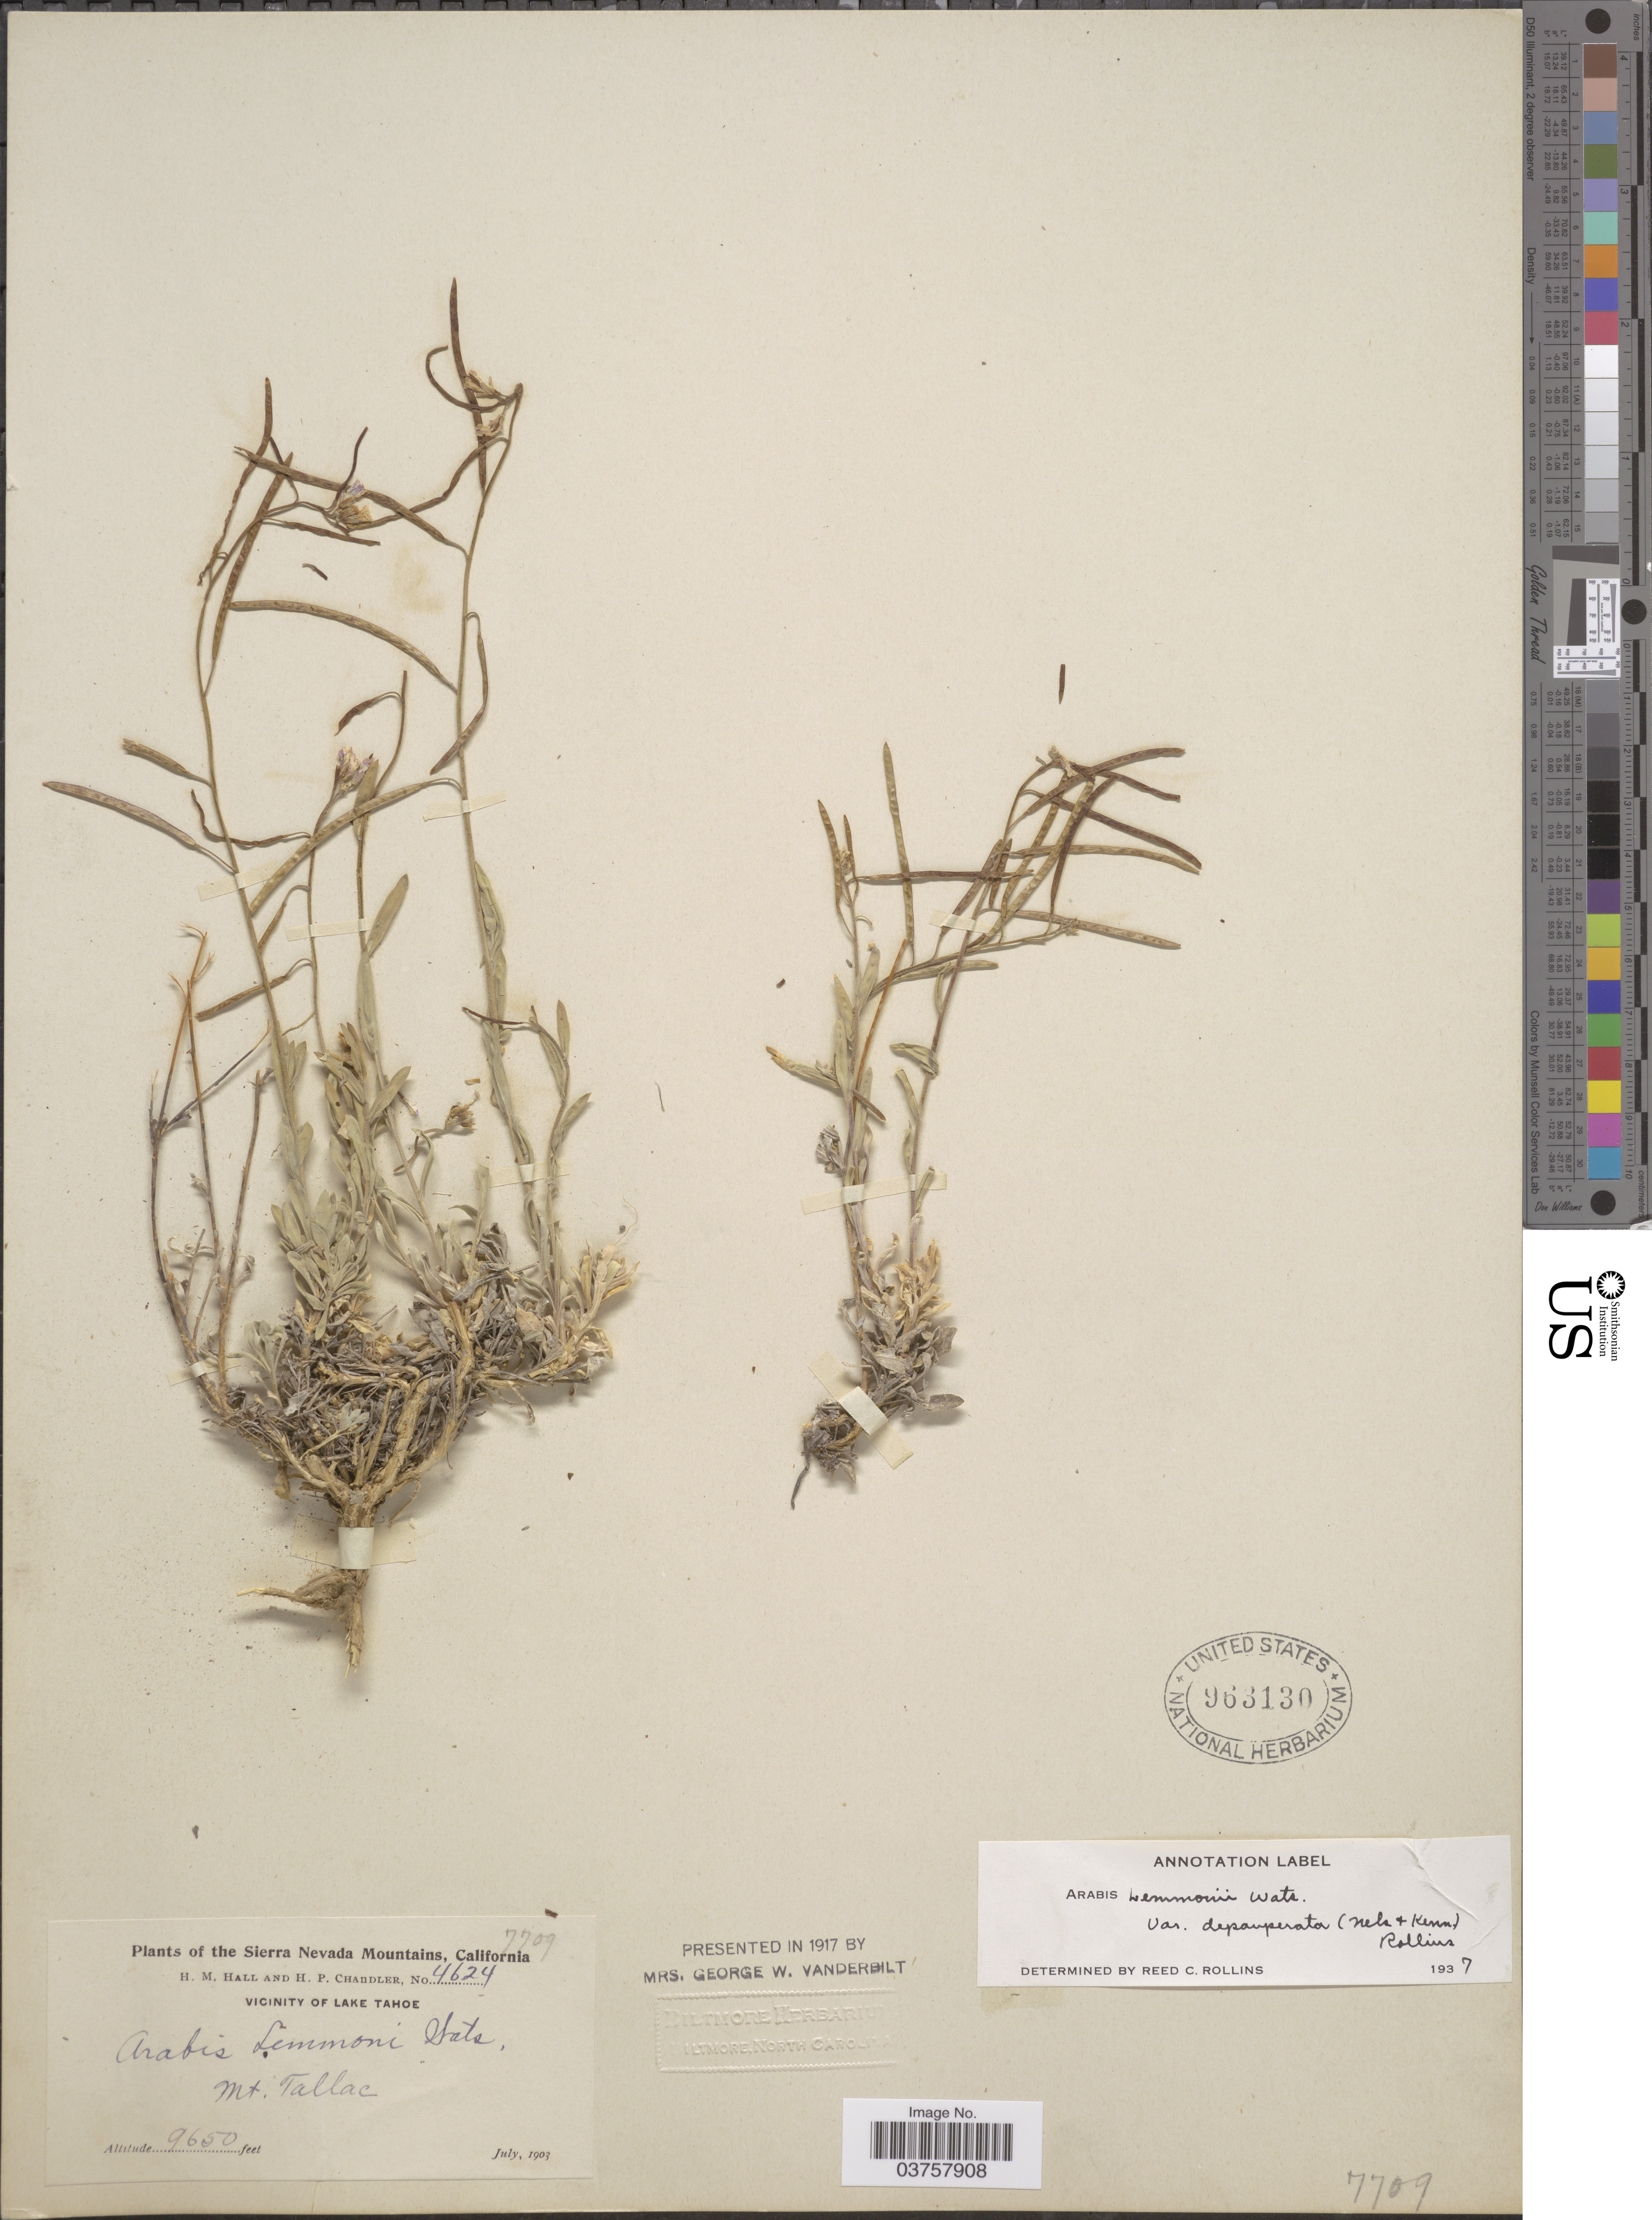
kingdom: Plantae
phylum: Tracheophyta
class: Magnoliopsida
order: Brassicales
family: Brassicaceae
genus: Arabis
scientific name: Arabis lemmonii var. depauperata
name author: (A. Nelson & P.B. Kenn.) Rollins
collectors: H. M. Hall & H. Chandler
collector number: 4624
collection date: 1903-07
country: United States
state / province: California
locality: The Sierra Nevada Mountains. Vicinity of Lake Tahoe. Mt.Tallac.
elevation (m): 2941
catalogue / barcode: US 963130